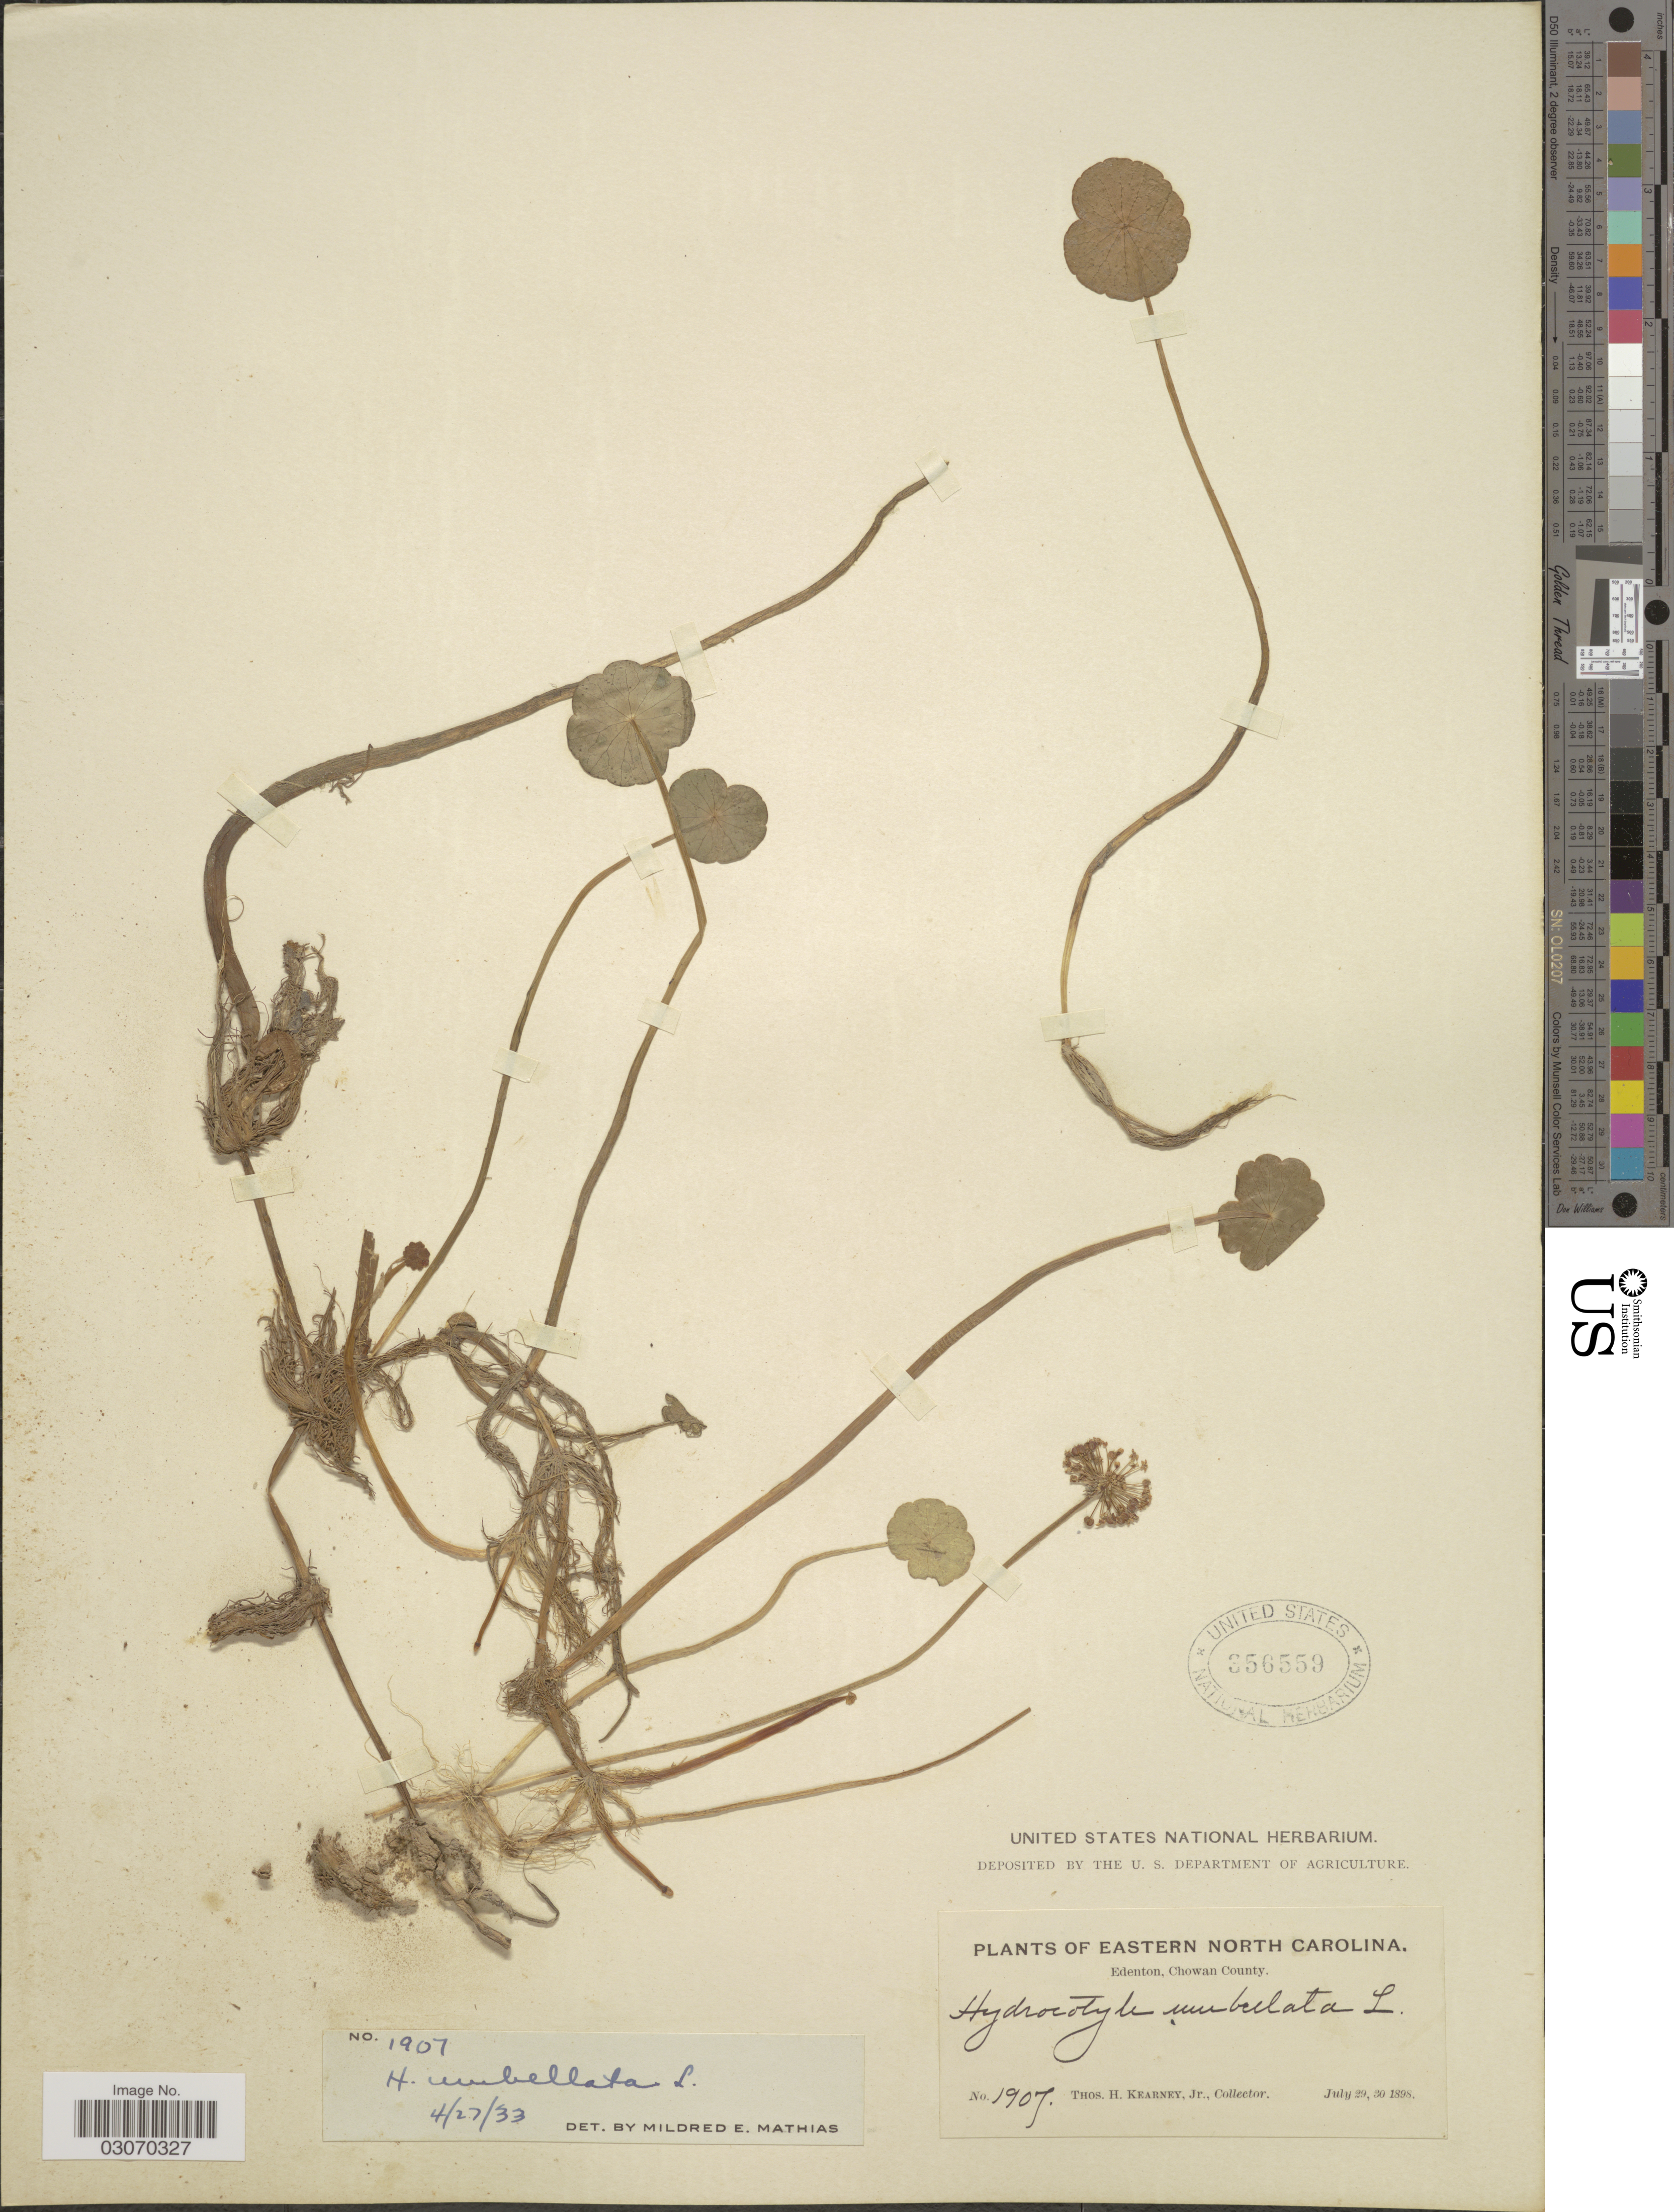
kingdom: Plantae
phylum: Tracheophyta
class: Magnoliopsida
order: Apiales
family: Araliaceae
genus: Hydrocotyle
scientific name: Hydrocotyle umbellata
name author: L.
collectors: T. H. Kearney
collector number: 1907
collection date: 1898-07-29/1898-07-30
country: United States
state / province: North Carolina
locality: Eastern North Carolina. Edenton, Chowan County.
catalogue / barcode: US 356559